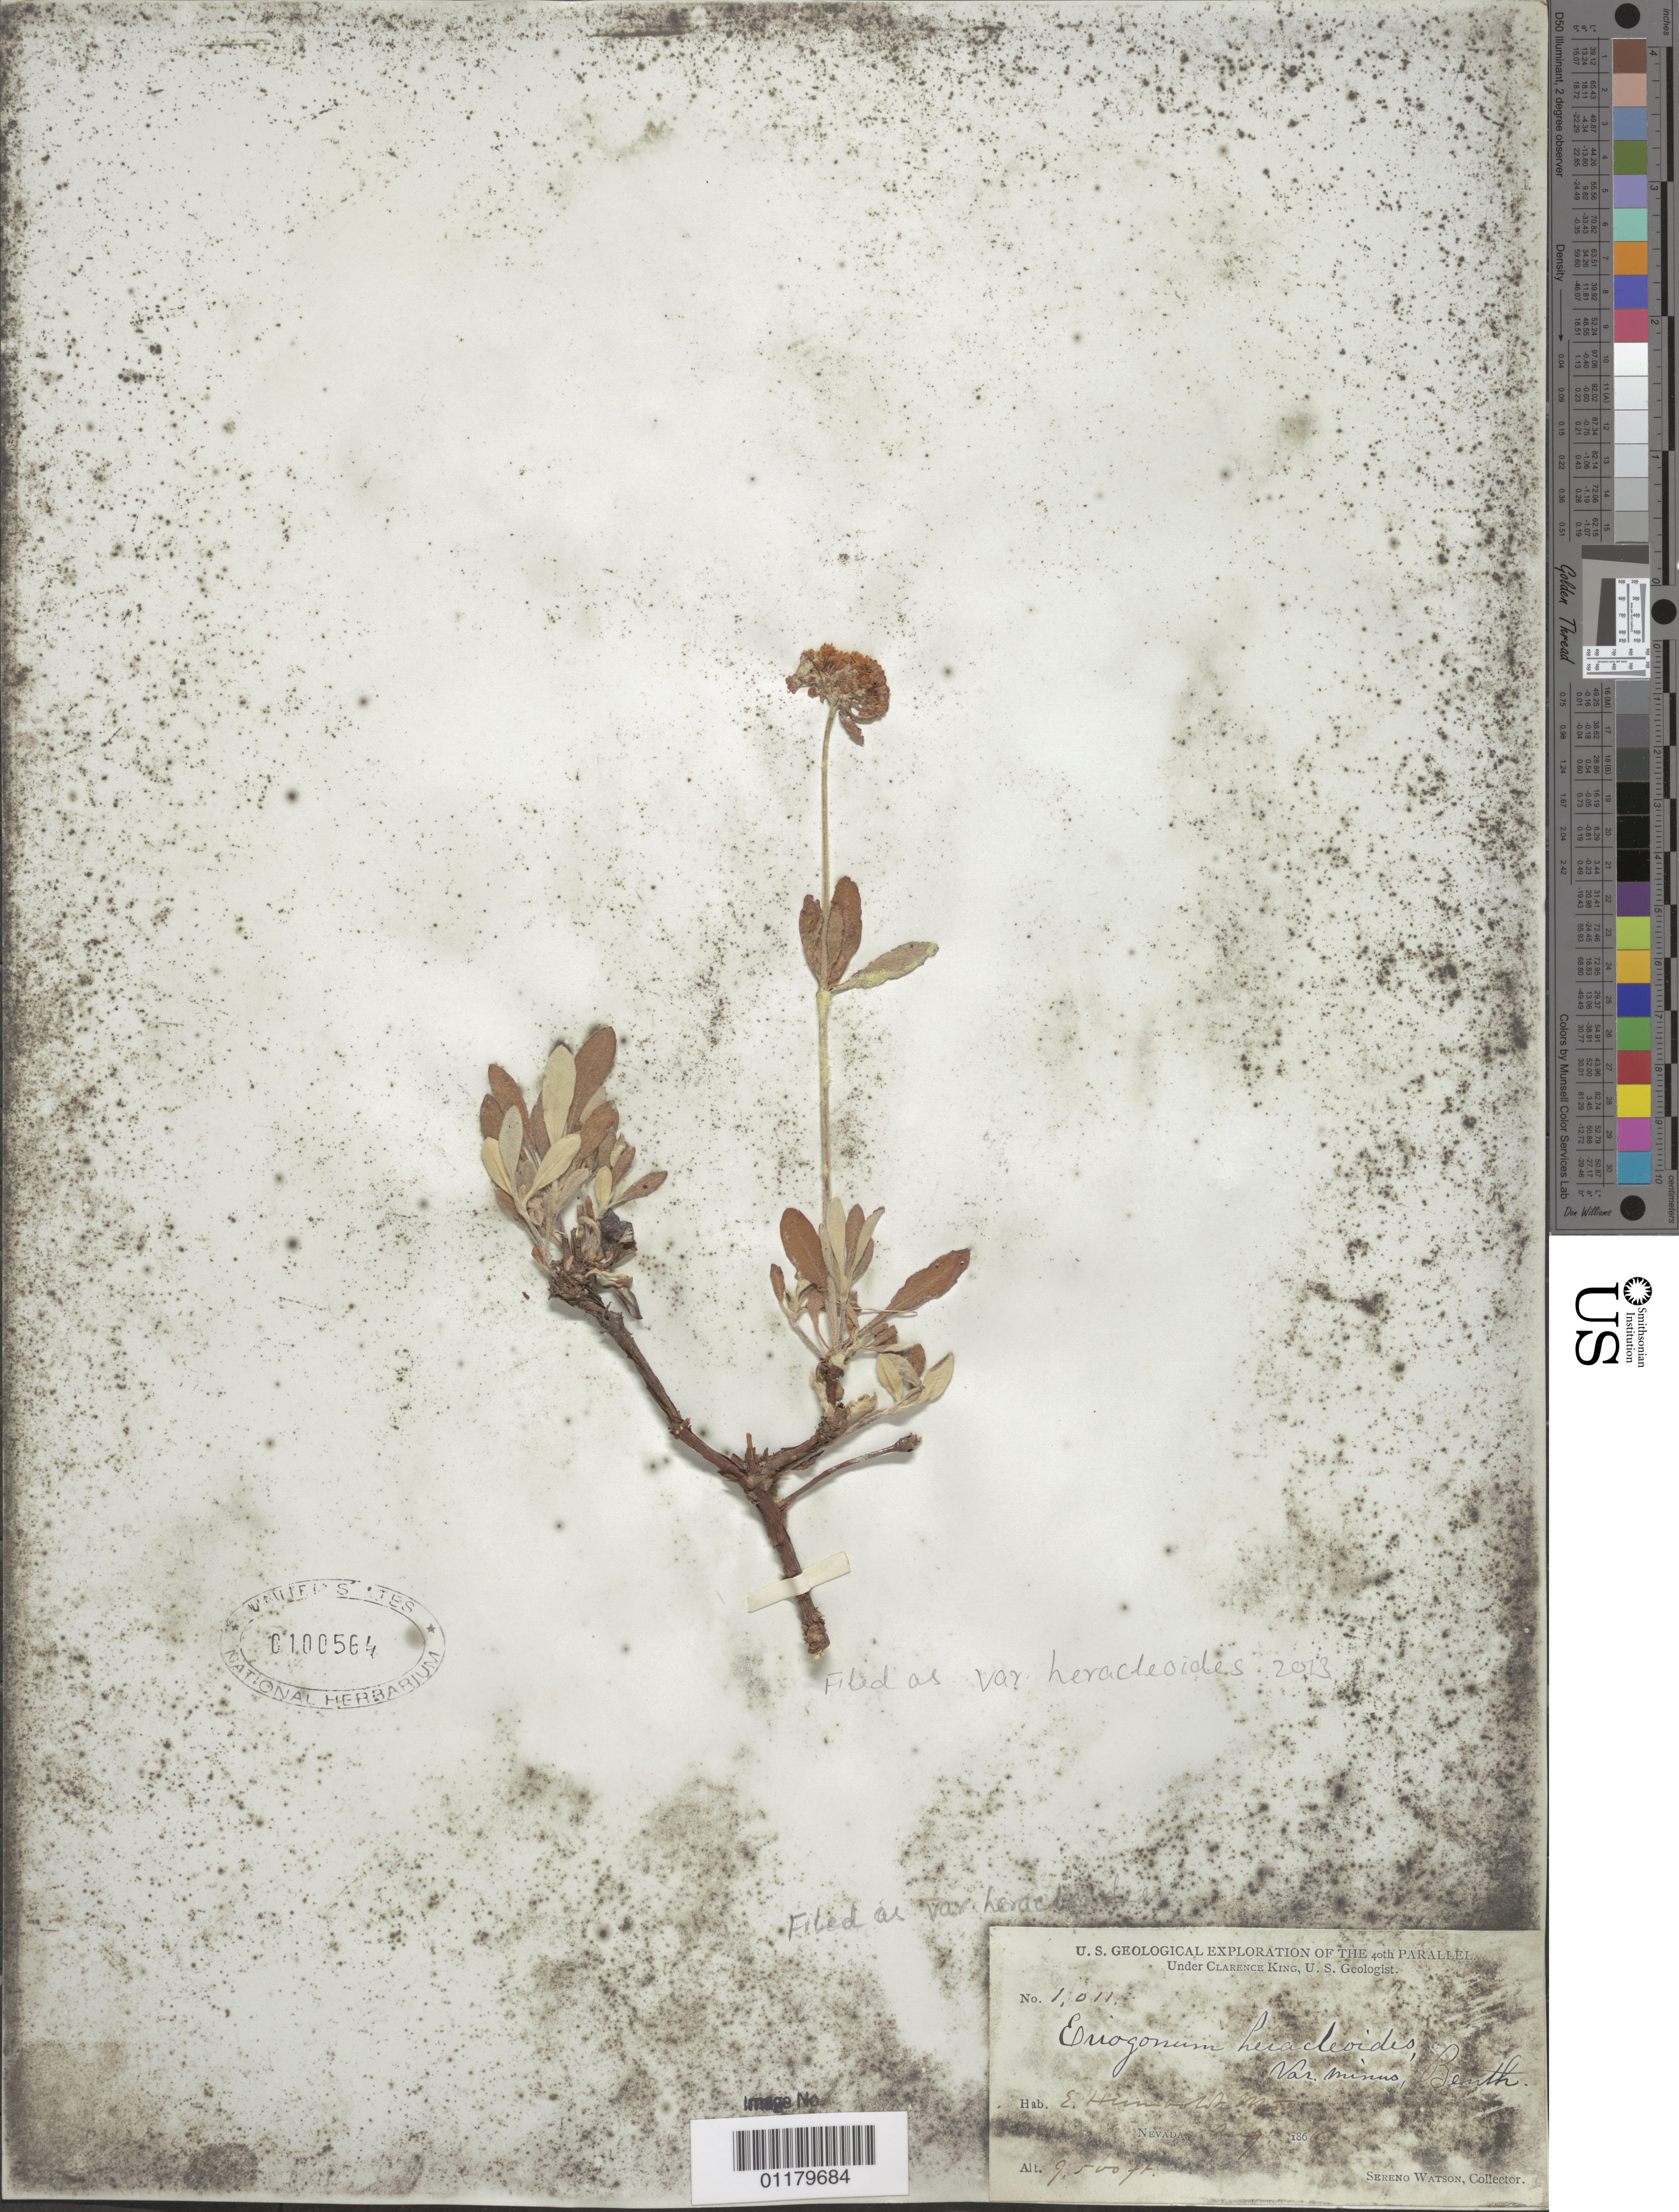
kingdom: Plantae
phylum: Tracheophyta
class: Magnoliopsida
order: Caryophyllales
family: Polygonaceae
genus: Eriogonum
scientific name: Eriogonum heracleoides var. heracleoides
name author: Nutt.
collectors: S. Watson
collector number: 1011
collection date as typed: Aug 1868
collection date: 1868-08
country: United States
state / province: Nevada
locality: East Humboldt Mts.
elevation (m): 2896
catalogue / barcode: US 100564